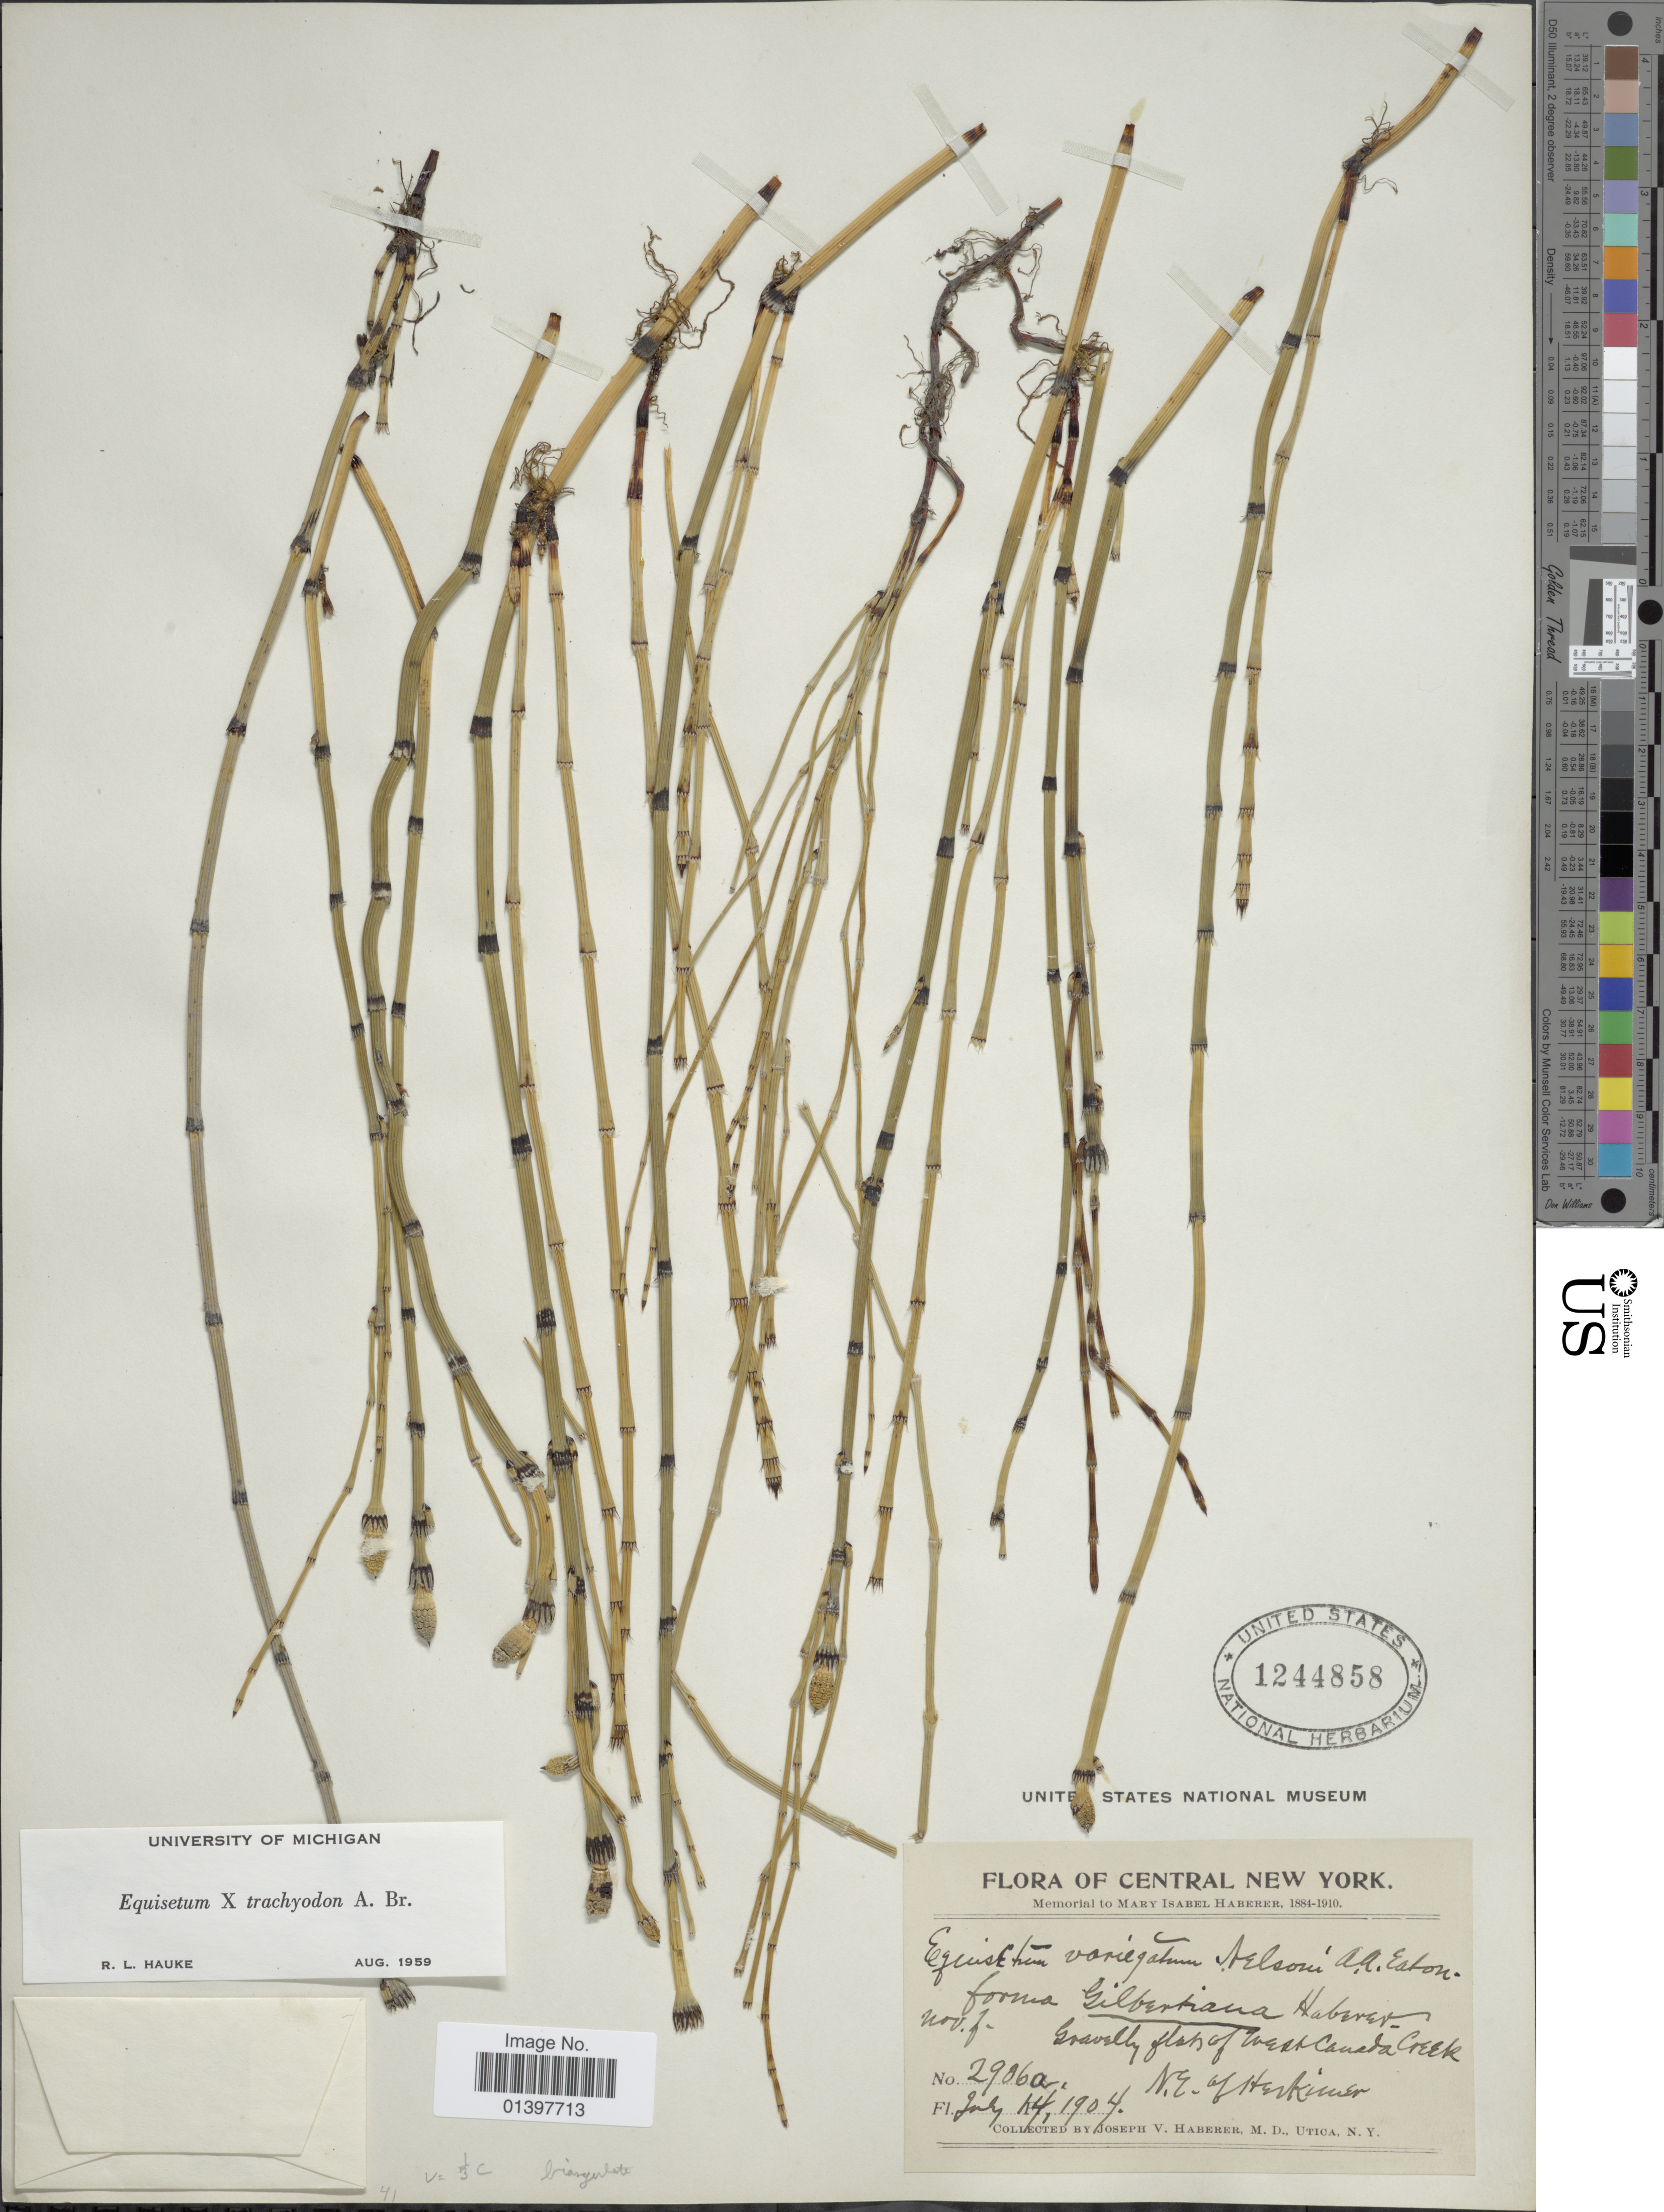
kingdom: Plantae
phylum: Tracheophyta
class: Polypodiopsida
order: Equisetales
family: Equisetaceae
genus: Equisetum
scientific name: Equisetum x trachyodon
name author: A. Braun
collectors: J. V. Haberer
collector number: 2986a*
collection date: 1904-07-14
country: United States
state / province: New York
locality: Central new York,Gravelly flats of West Canada Creek, N. E. of Herkimer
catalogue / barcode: US 1244858